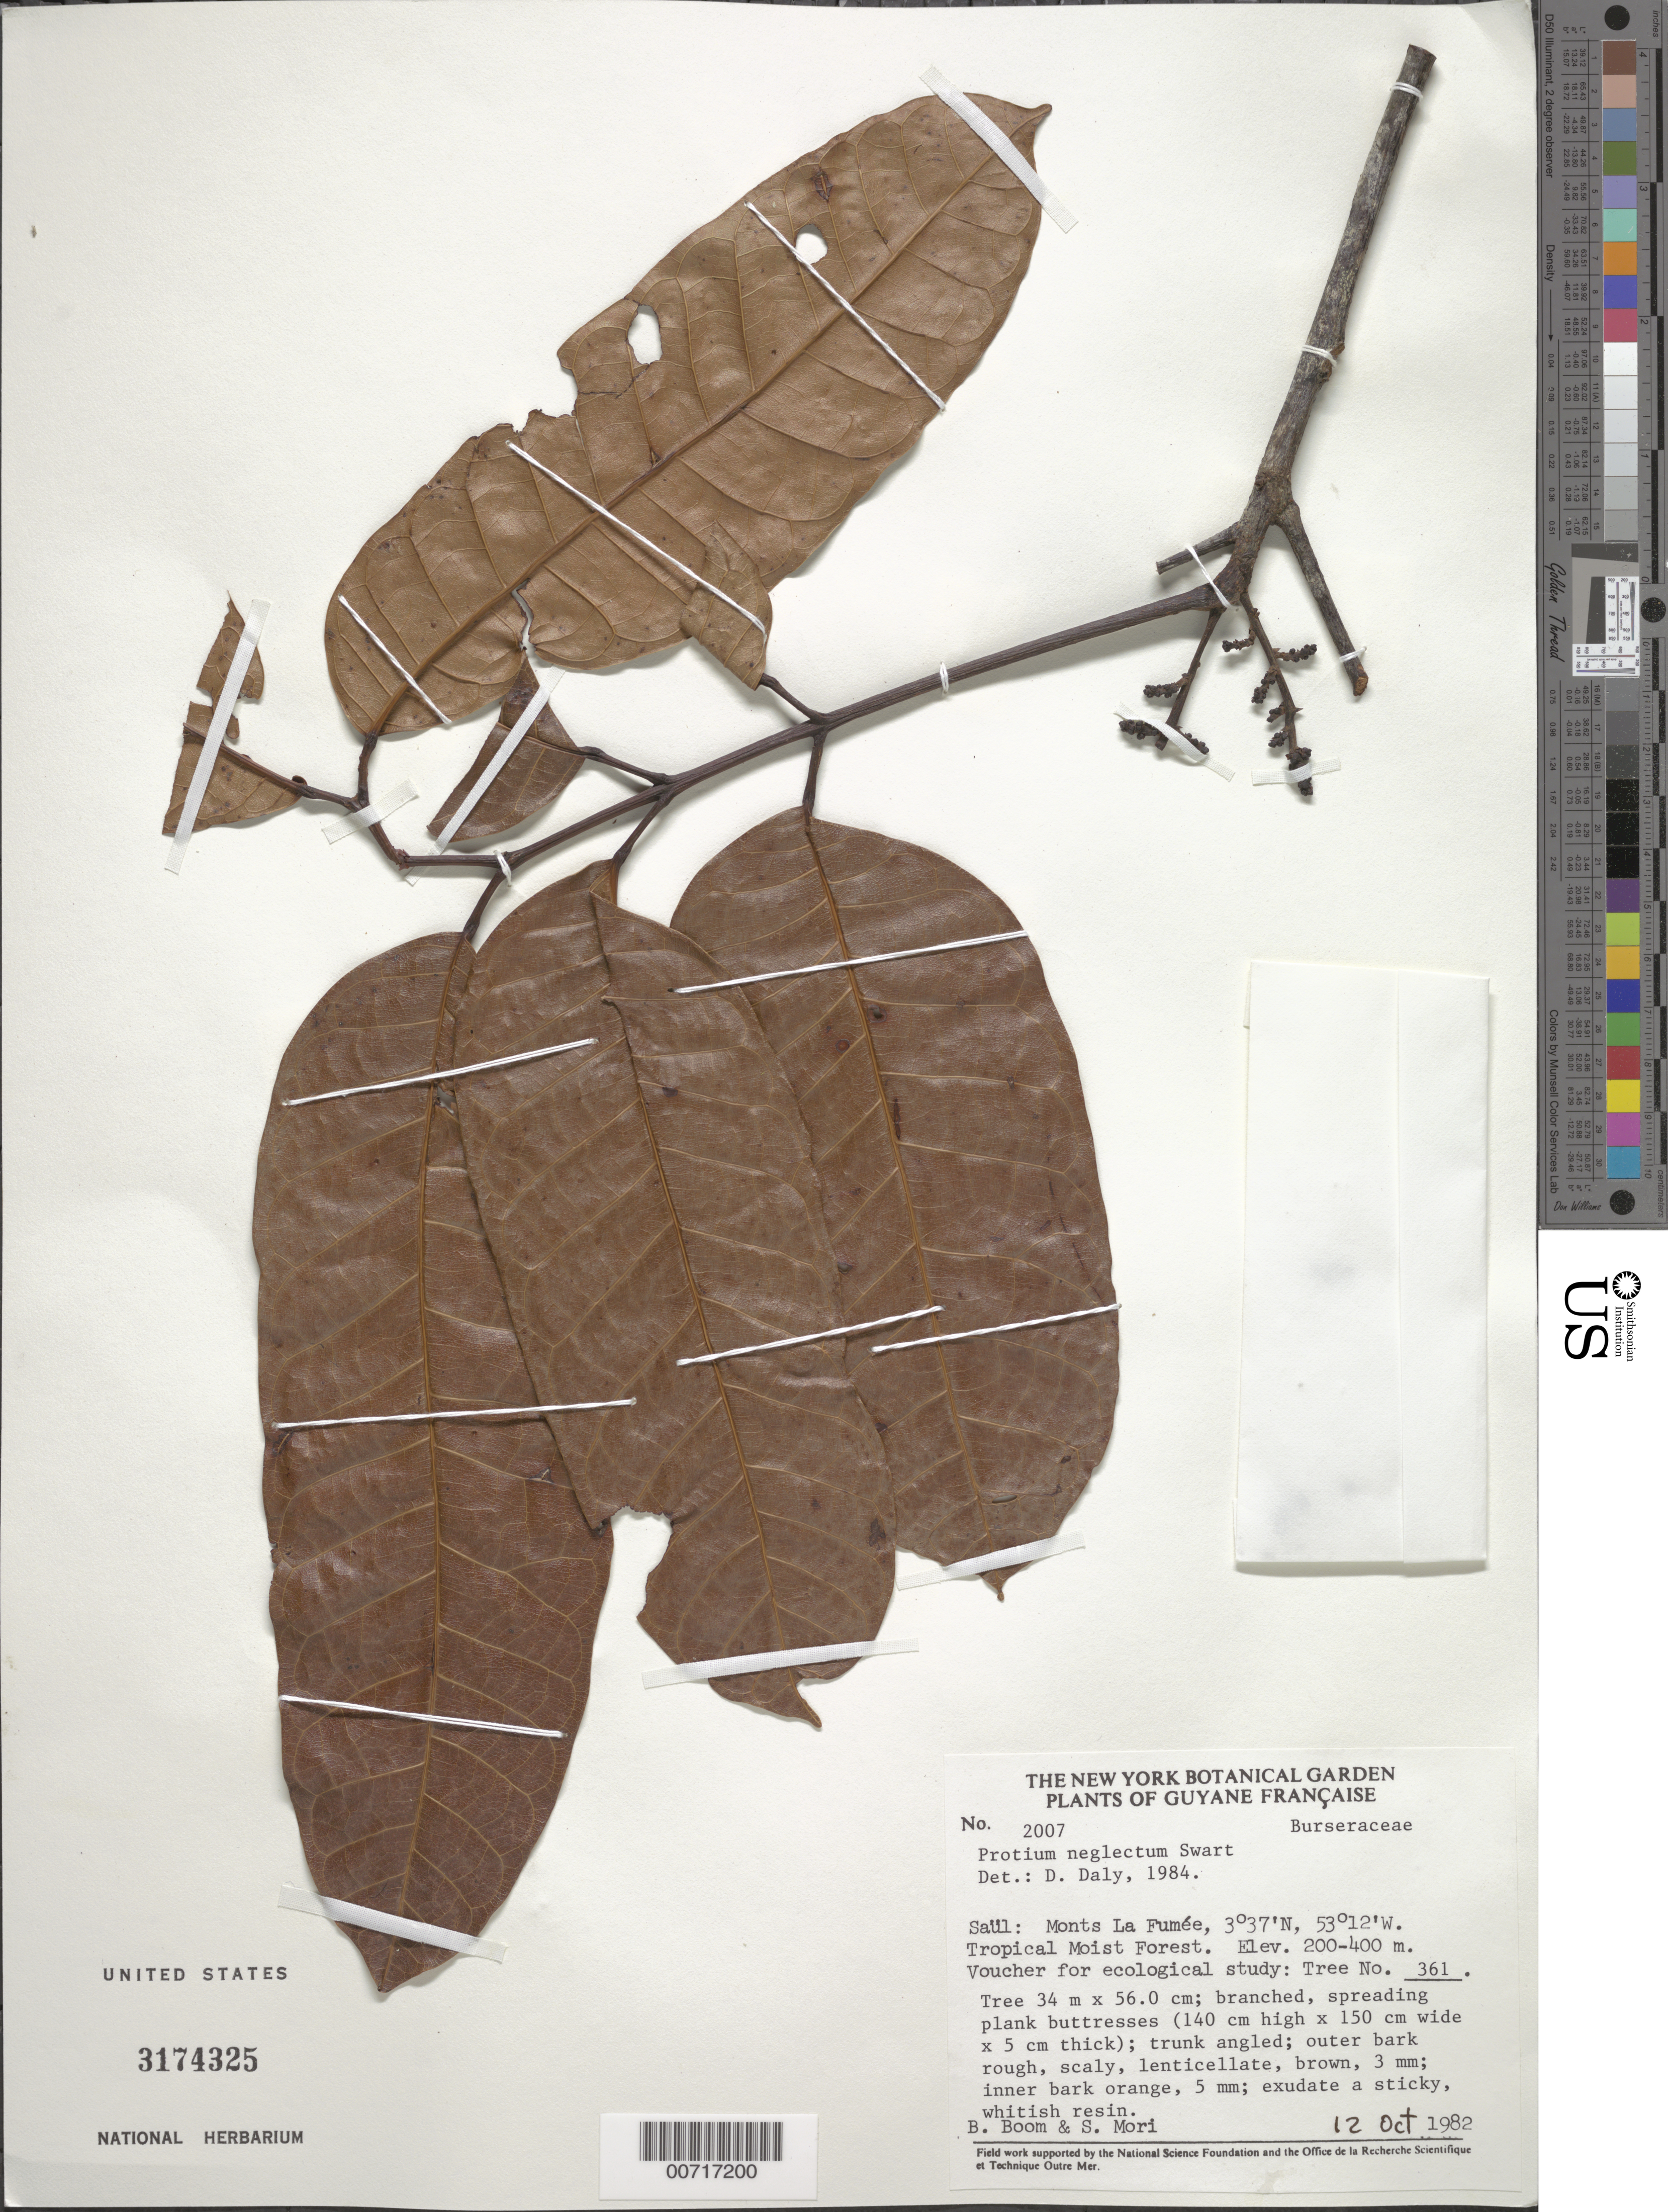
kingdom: Plantae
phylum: Tracheophyta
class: Magnoliopsida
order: Sapindales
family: Burseraceae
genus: Protium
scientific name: Protium neglectum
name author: Swart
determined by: Daly, D. C.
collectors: B. M. Boom & S. Mori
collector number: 2007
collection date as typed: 12-Oct-82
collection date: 1982-10-12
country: French Guiana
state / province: Saint-Laurent-du-Maroni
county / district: Saül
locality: Monts La Fumée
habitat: Tropical moist forest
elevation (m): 200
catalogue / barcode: US 3174325